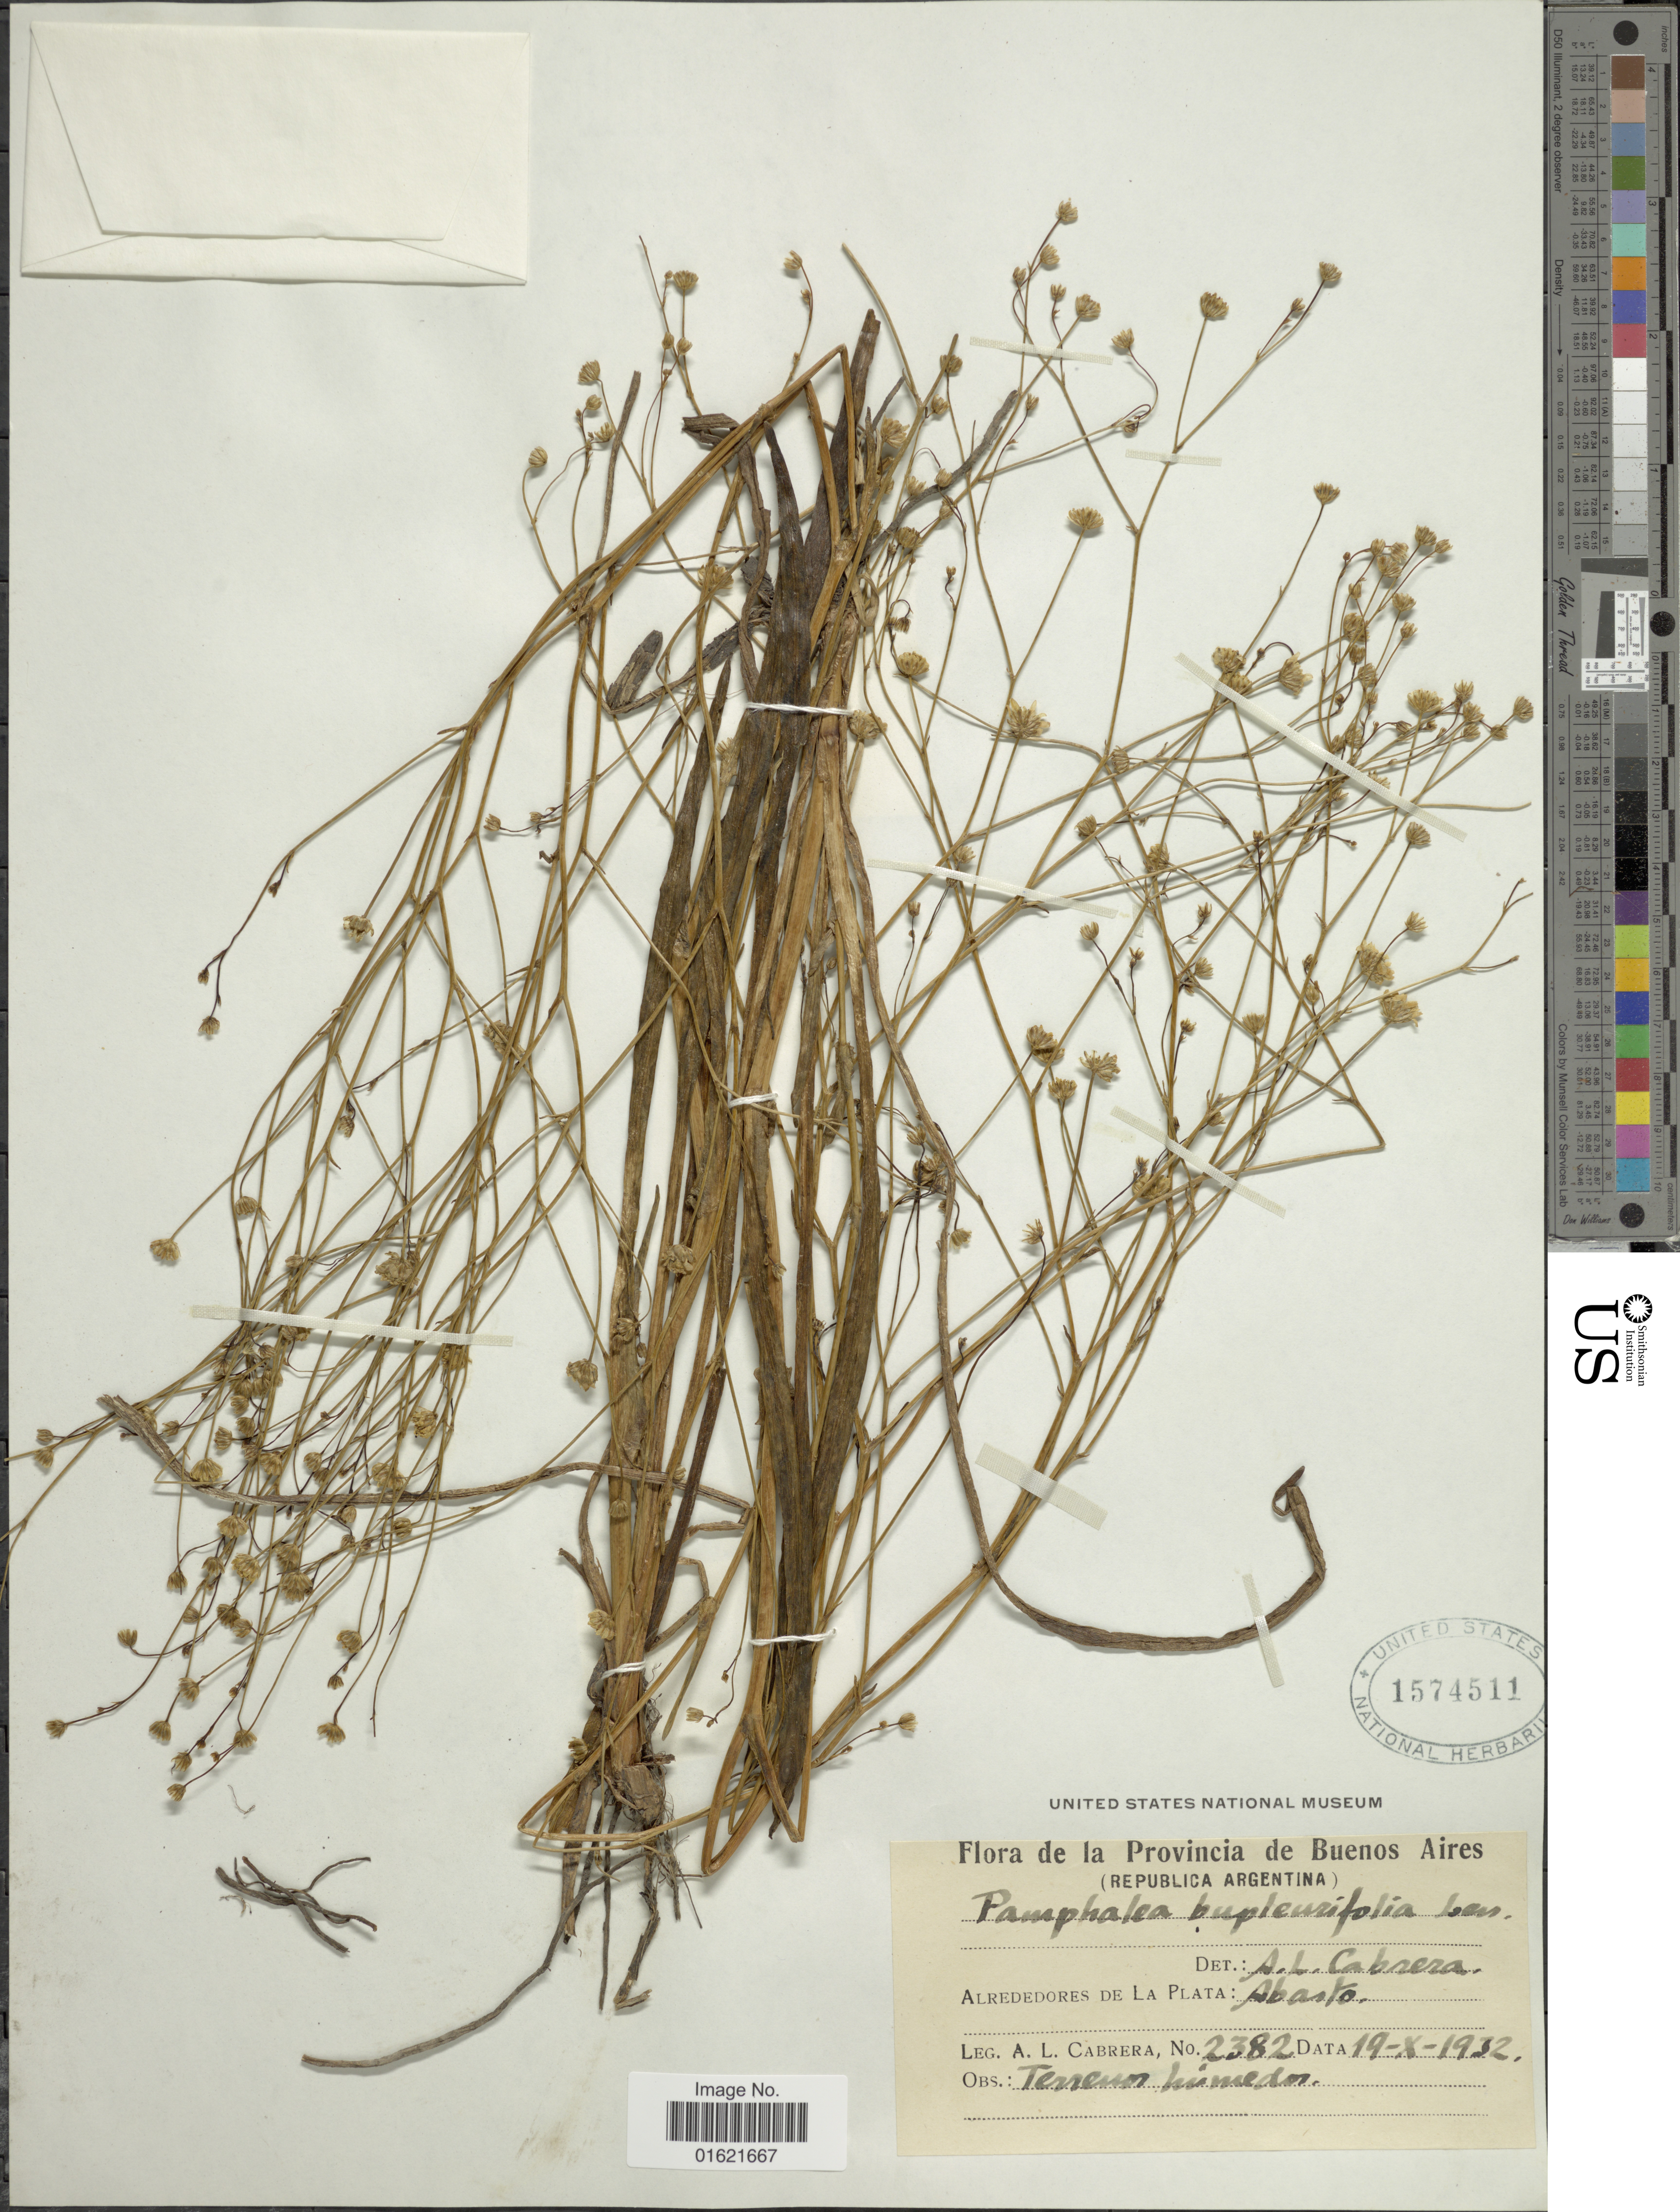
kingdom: Plantae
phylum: Tracheophyta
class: Magnoliopsida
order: Asterales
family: Asteraceae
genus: Panphalea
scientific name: Panphalea bupleurifolia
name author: Less.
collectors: A. L. Cabrera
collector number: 2382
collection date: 1932-10-19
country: Argentina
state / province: Buenos Aires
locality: De La Provincia de Buenos Aires. Alerededores de La Plata: Abasto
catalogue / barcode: US 1574511